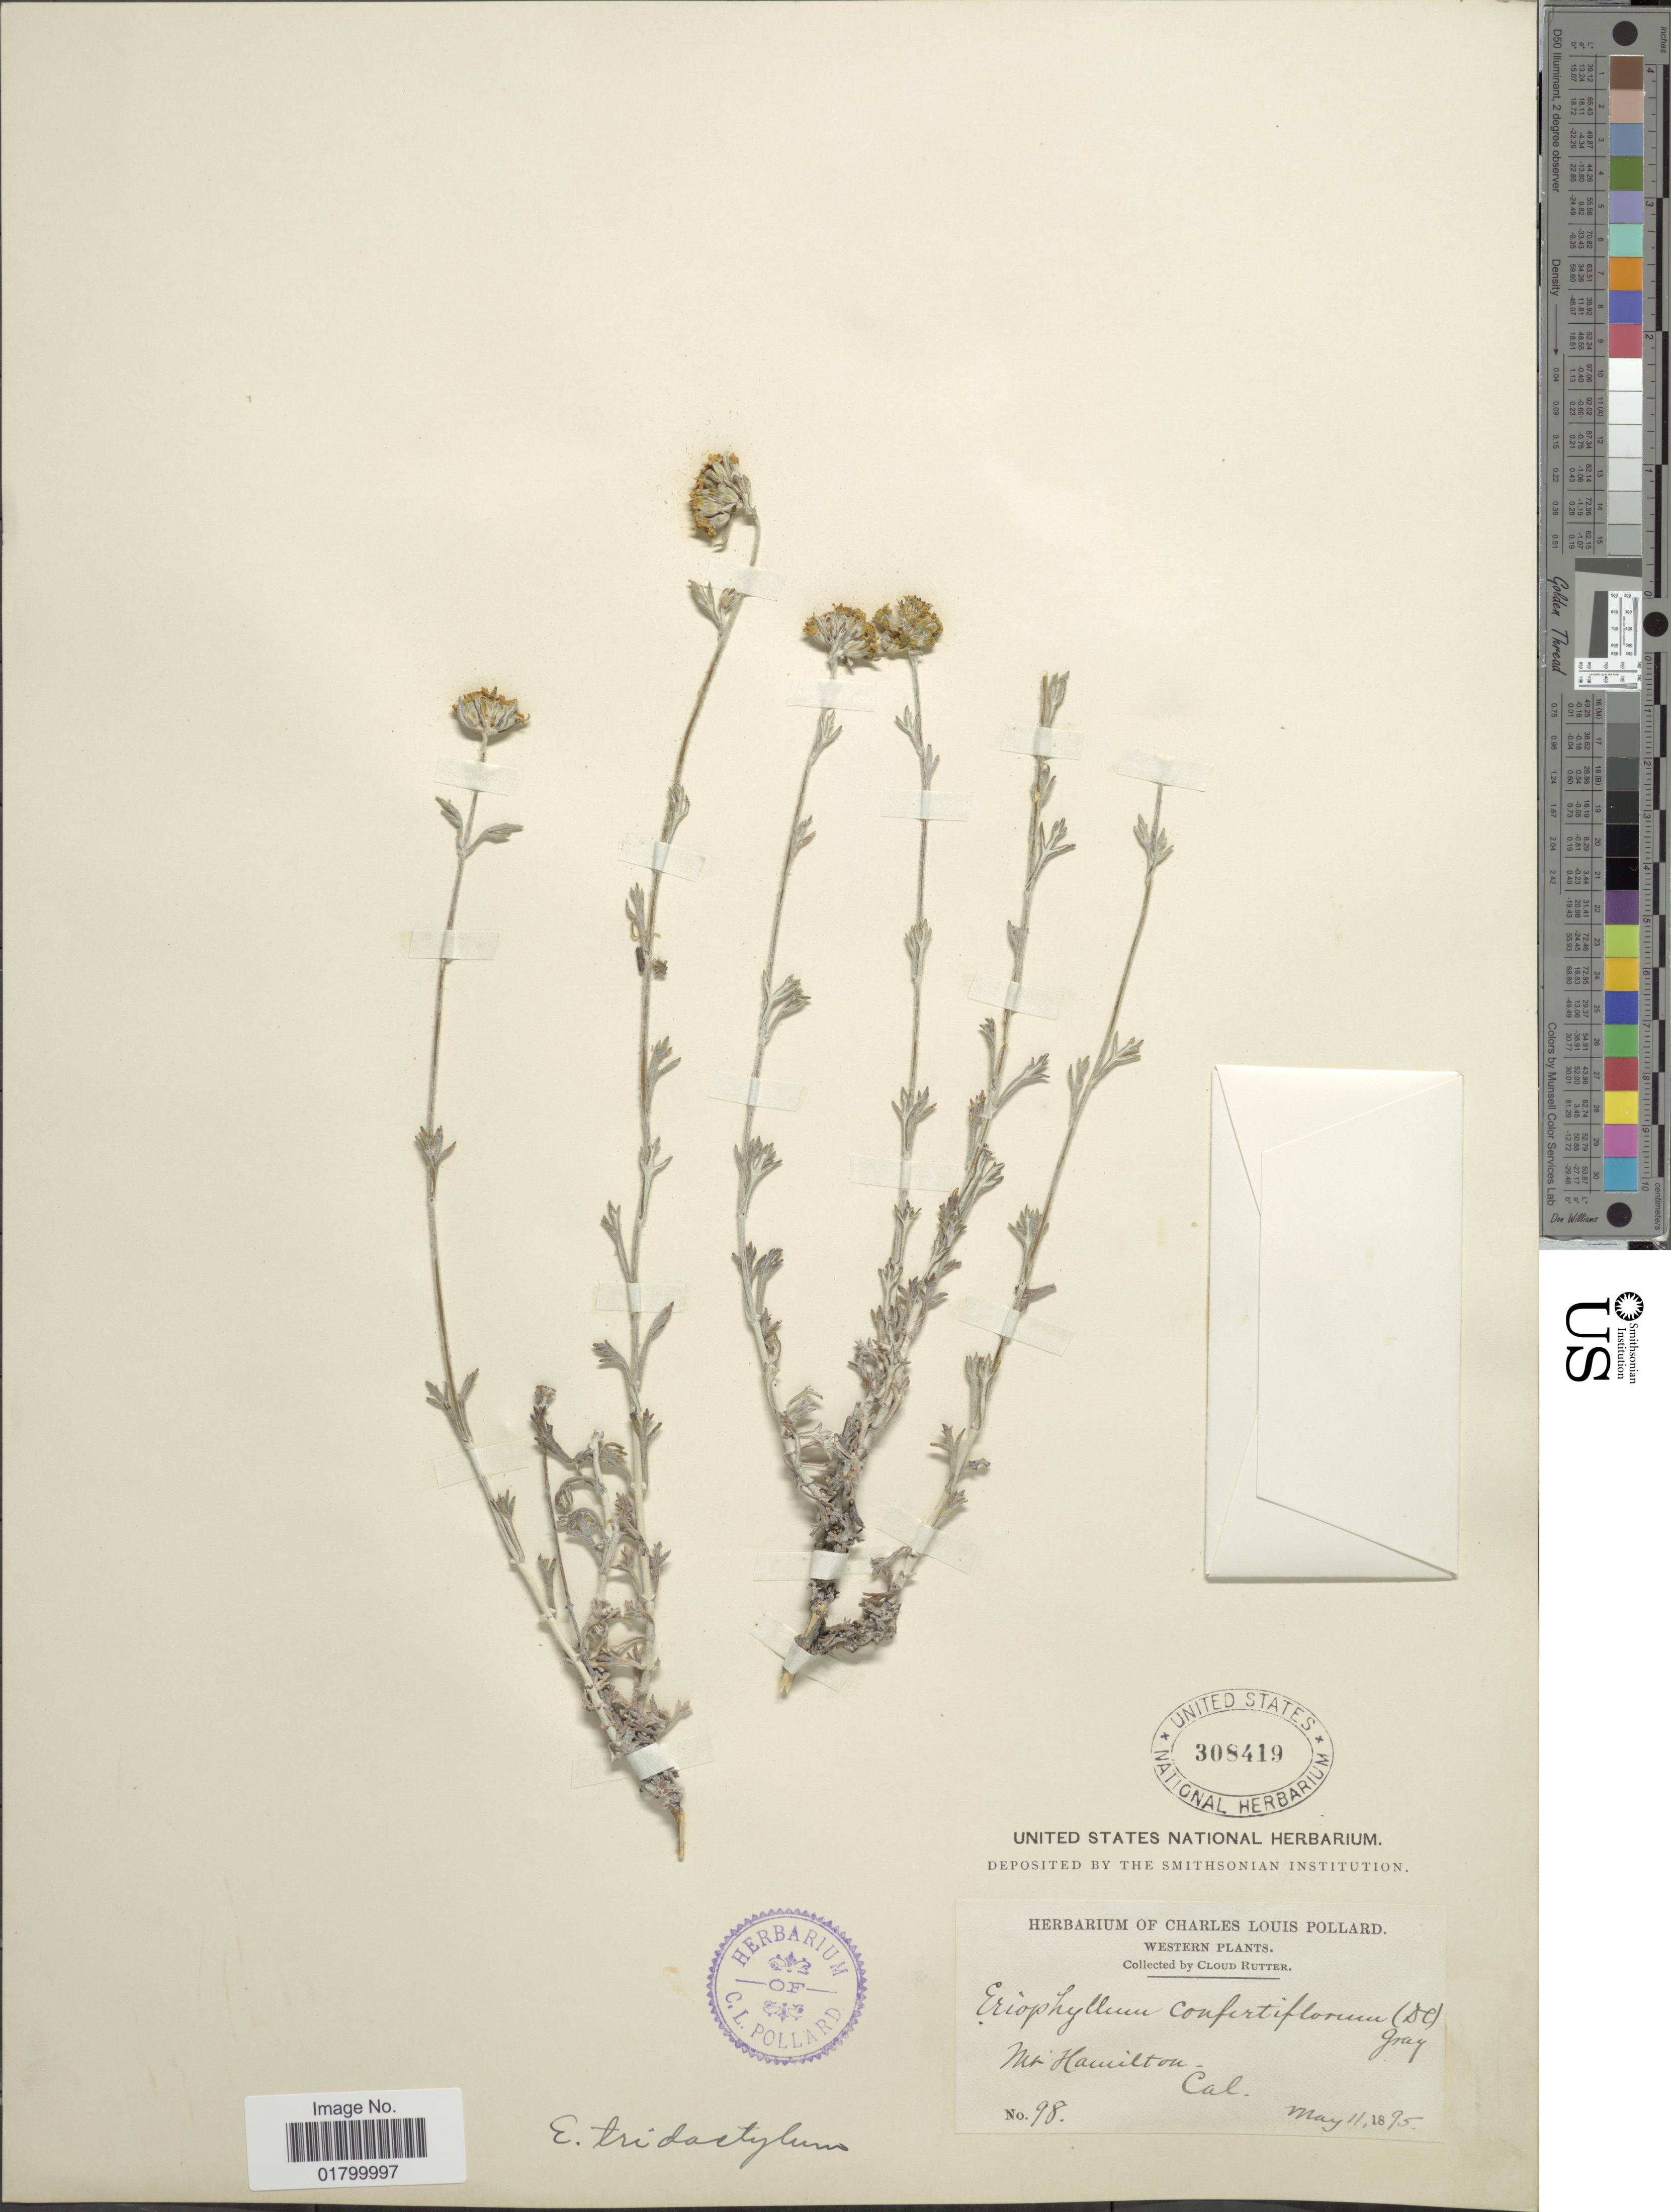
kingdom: Plantae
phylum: Tracheophyta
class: Magnoliopsida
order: Asterales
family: Asteraceae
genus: Eriophyllum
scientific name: Eriophyllum confertiflorum var. tridactylum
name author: (Rydb.) Munz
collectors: C. Rutter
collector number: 98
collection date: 1895-05-11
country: United States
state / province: California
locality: Western, Mt. Hamilton, Cal.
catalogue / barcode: US 308419